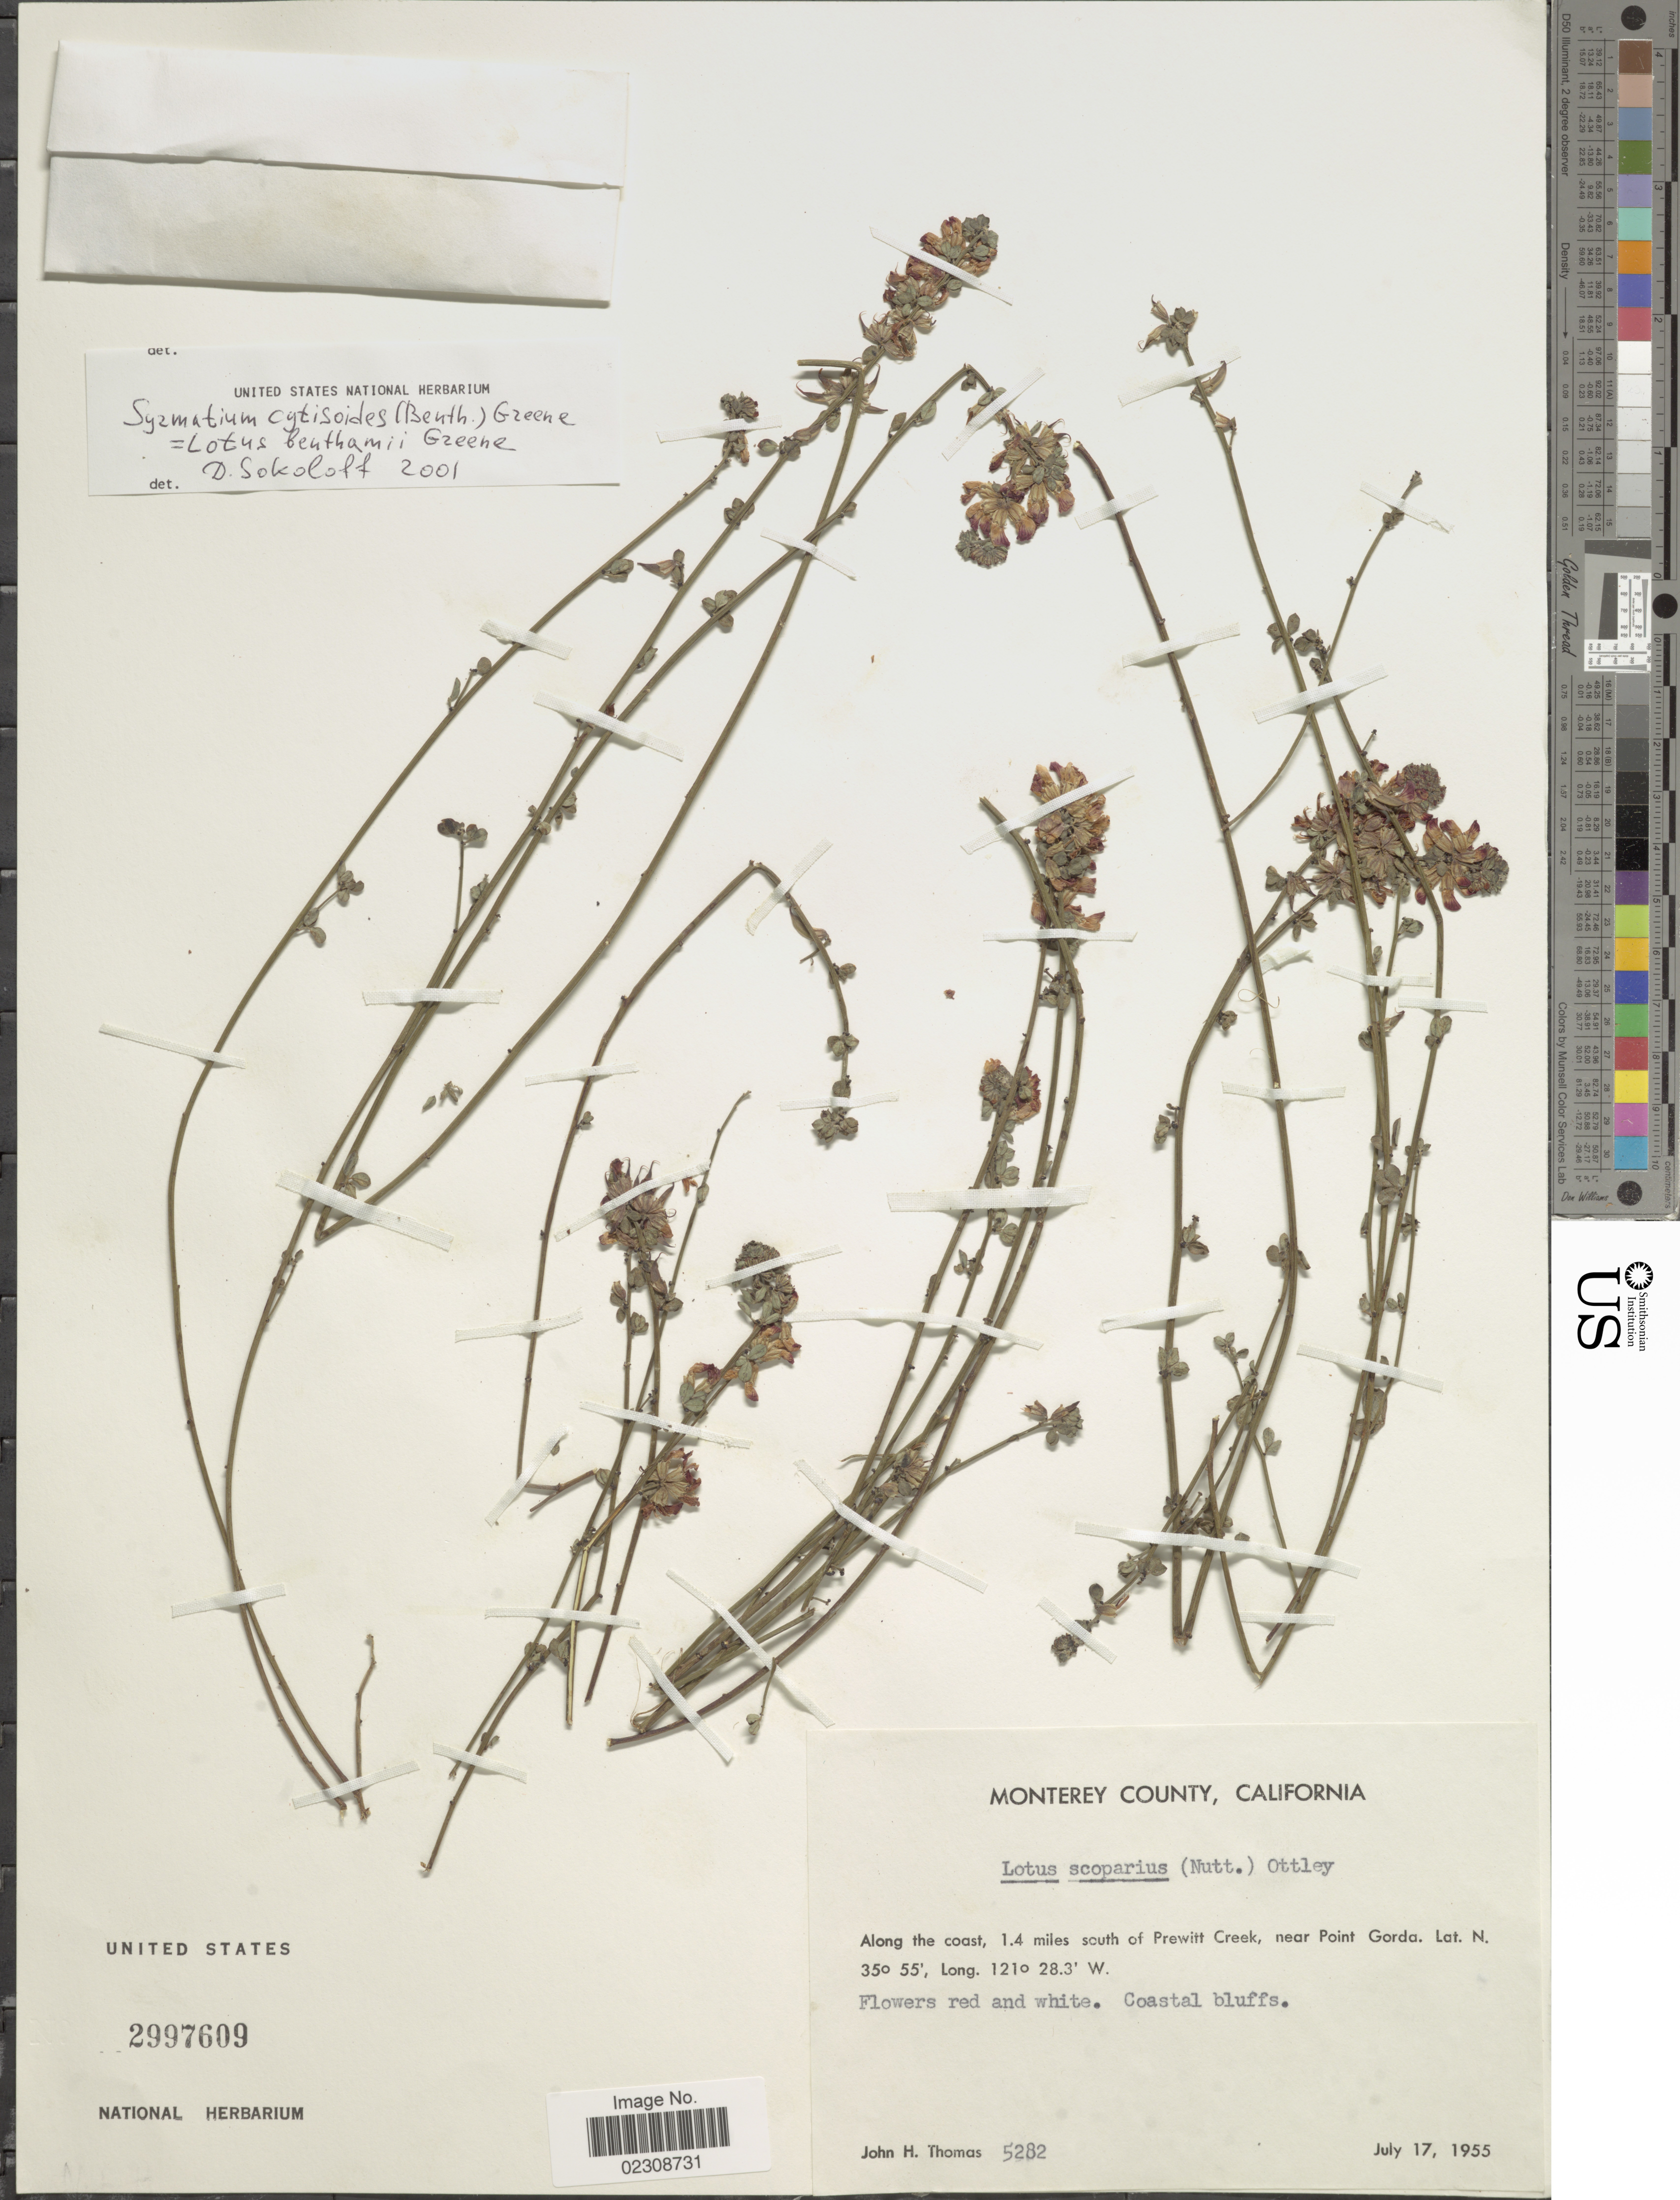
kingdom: Plantae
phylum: Tracheophyta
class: Magnoliopsida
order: Fabales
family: Fabaceae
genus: Syrmatium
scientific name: Syrmatium glabrum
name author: Vogel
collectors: J. H. Thomas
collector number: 5282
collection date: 1955-07-17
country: United States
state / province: California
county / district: Monterey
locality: Monterey County. Along the coast, 1.4 miles south of Prewitt Creek, near Point Gorda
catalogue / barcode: US 2997609